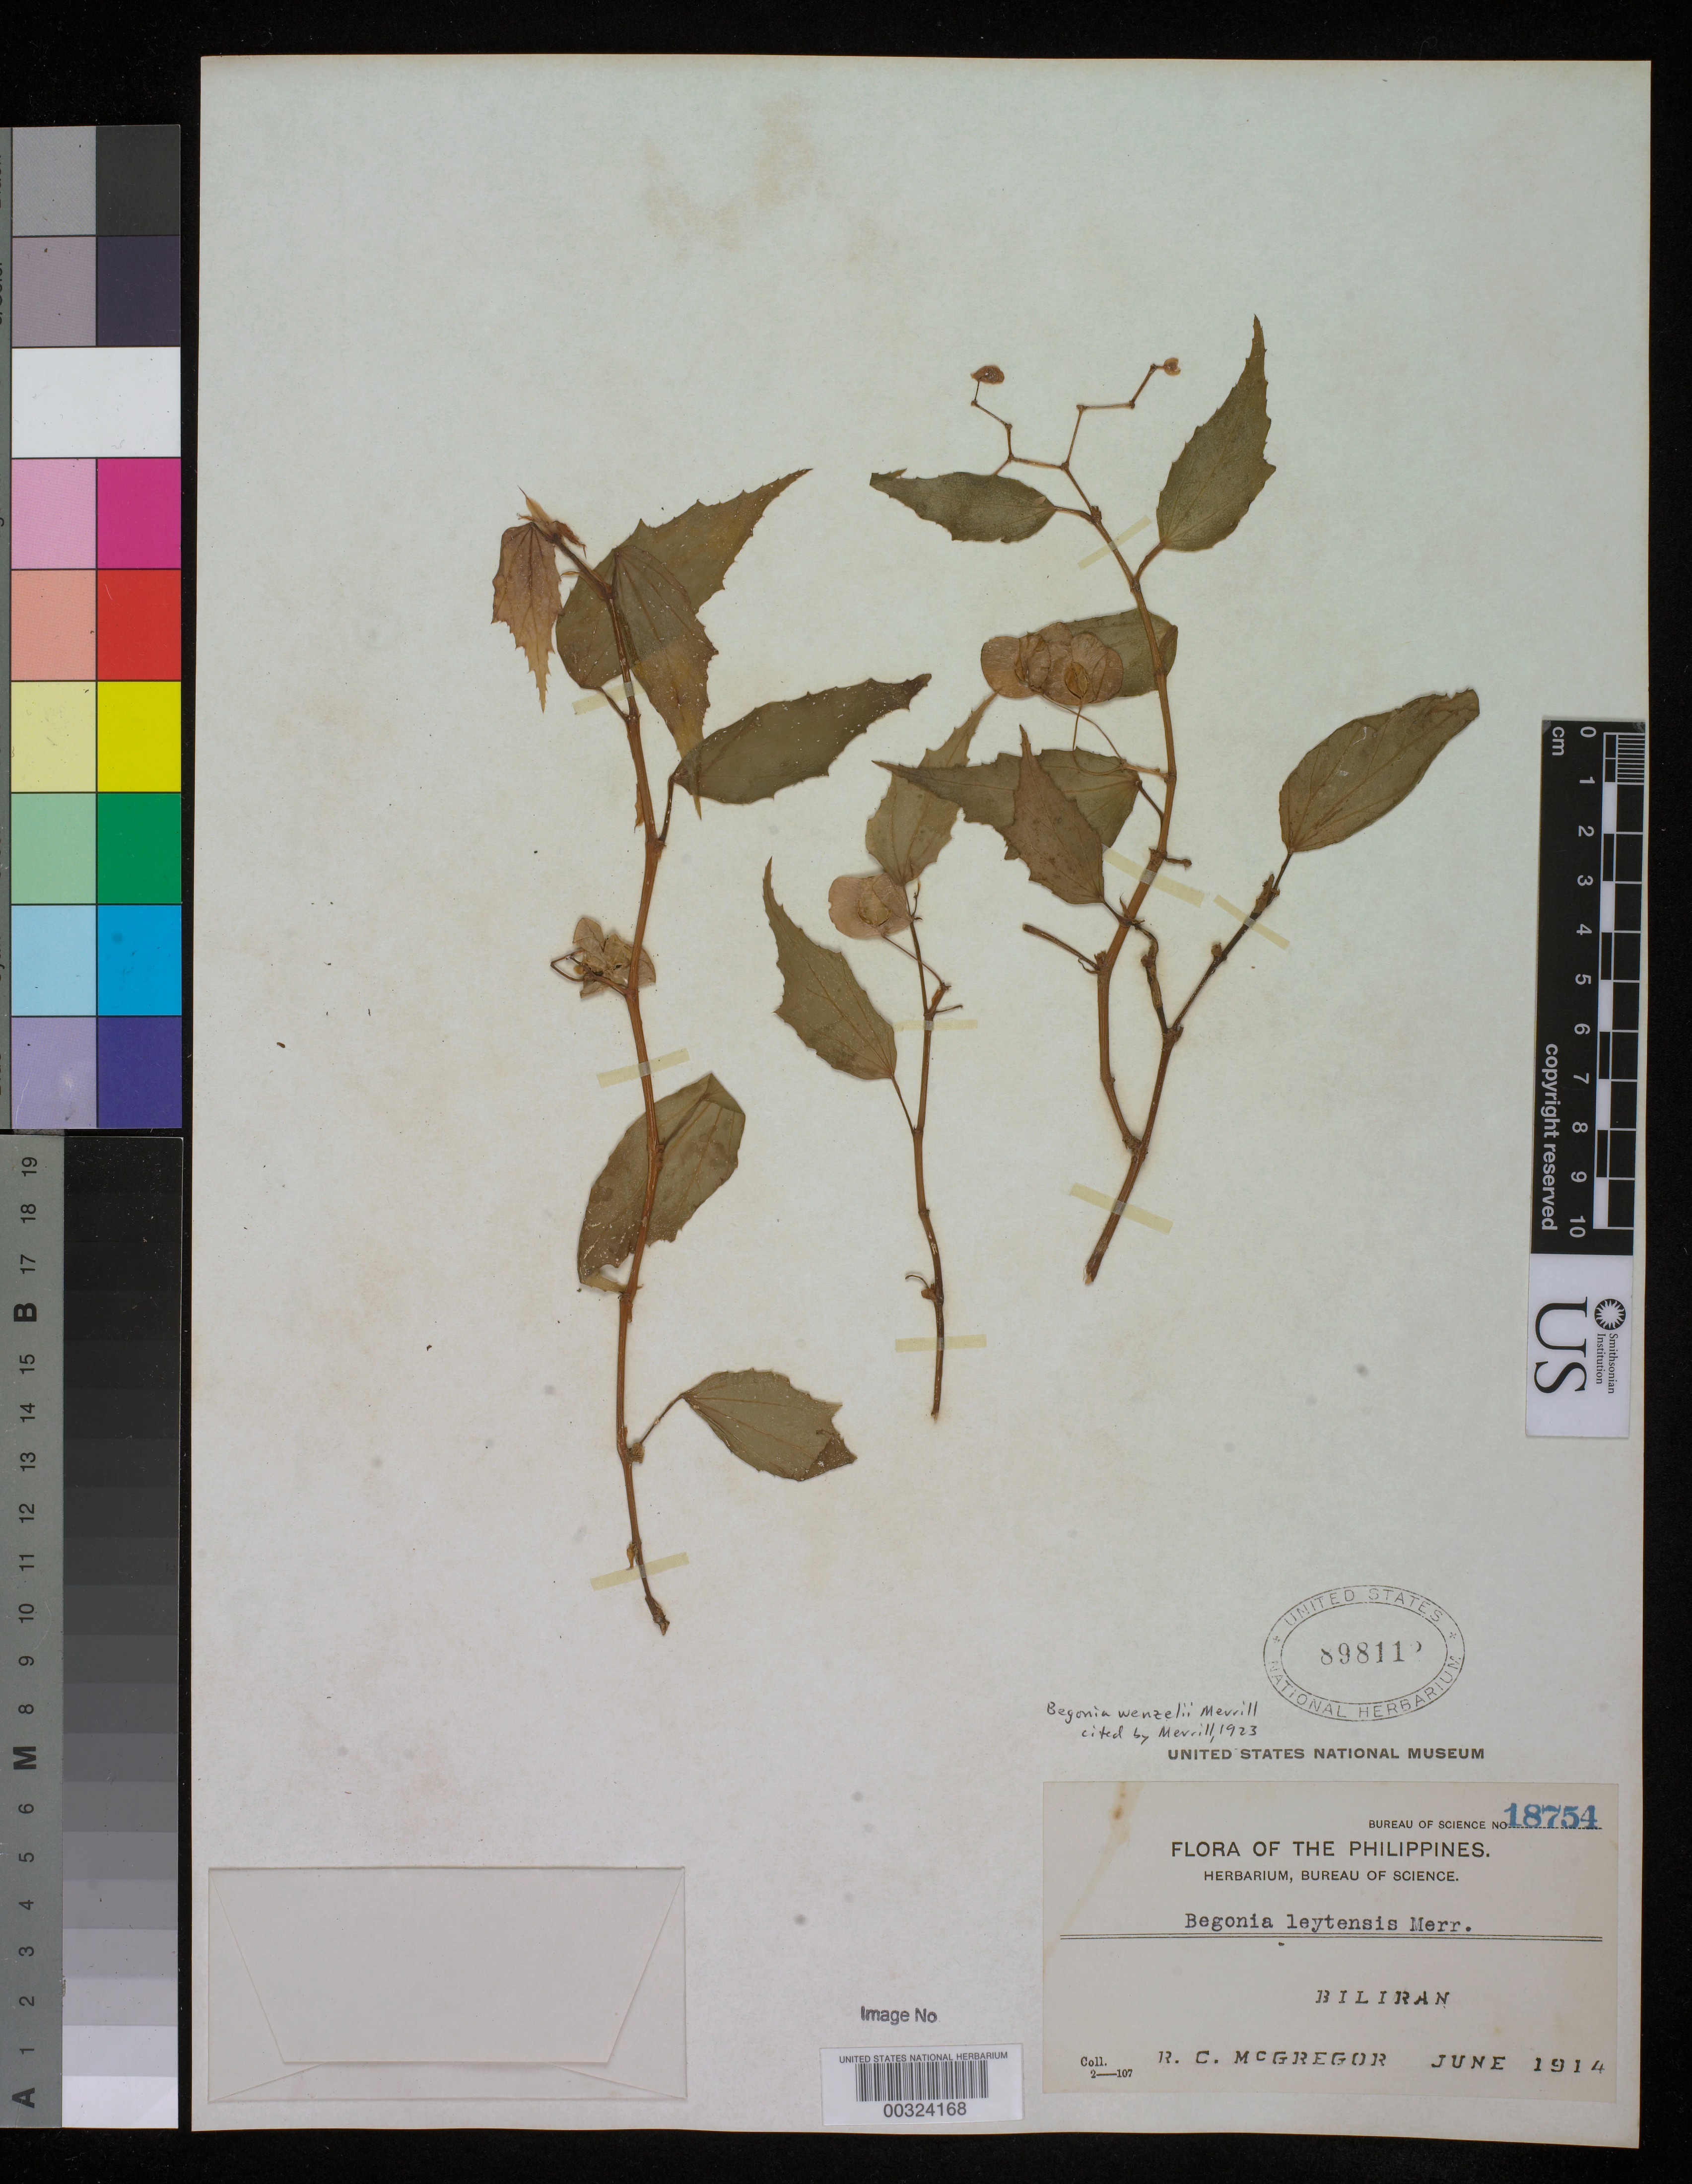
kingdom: Plantae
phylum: Tracheophyta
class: Magnoliopsida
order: Cucurbitales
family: Begoniaceae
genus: Begonia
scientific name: Begonia wenzelii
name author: Merr.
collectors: R. C. McGregor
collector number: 18754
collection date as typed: Jun 1914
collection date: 1914-06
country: Philippines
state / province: Eastern Visayas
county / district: Leyte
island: Biliran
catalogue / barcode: US 89811